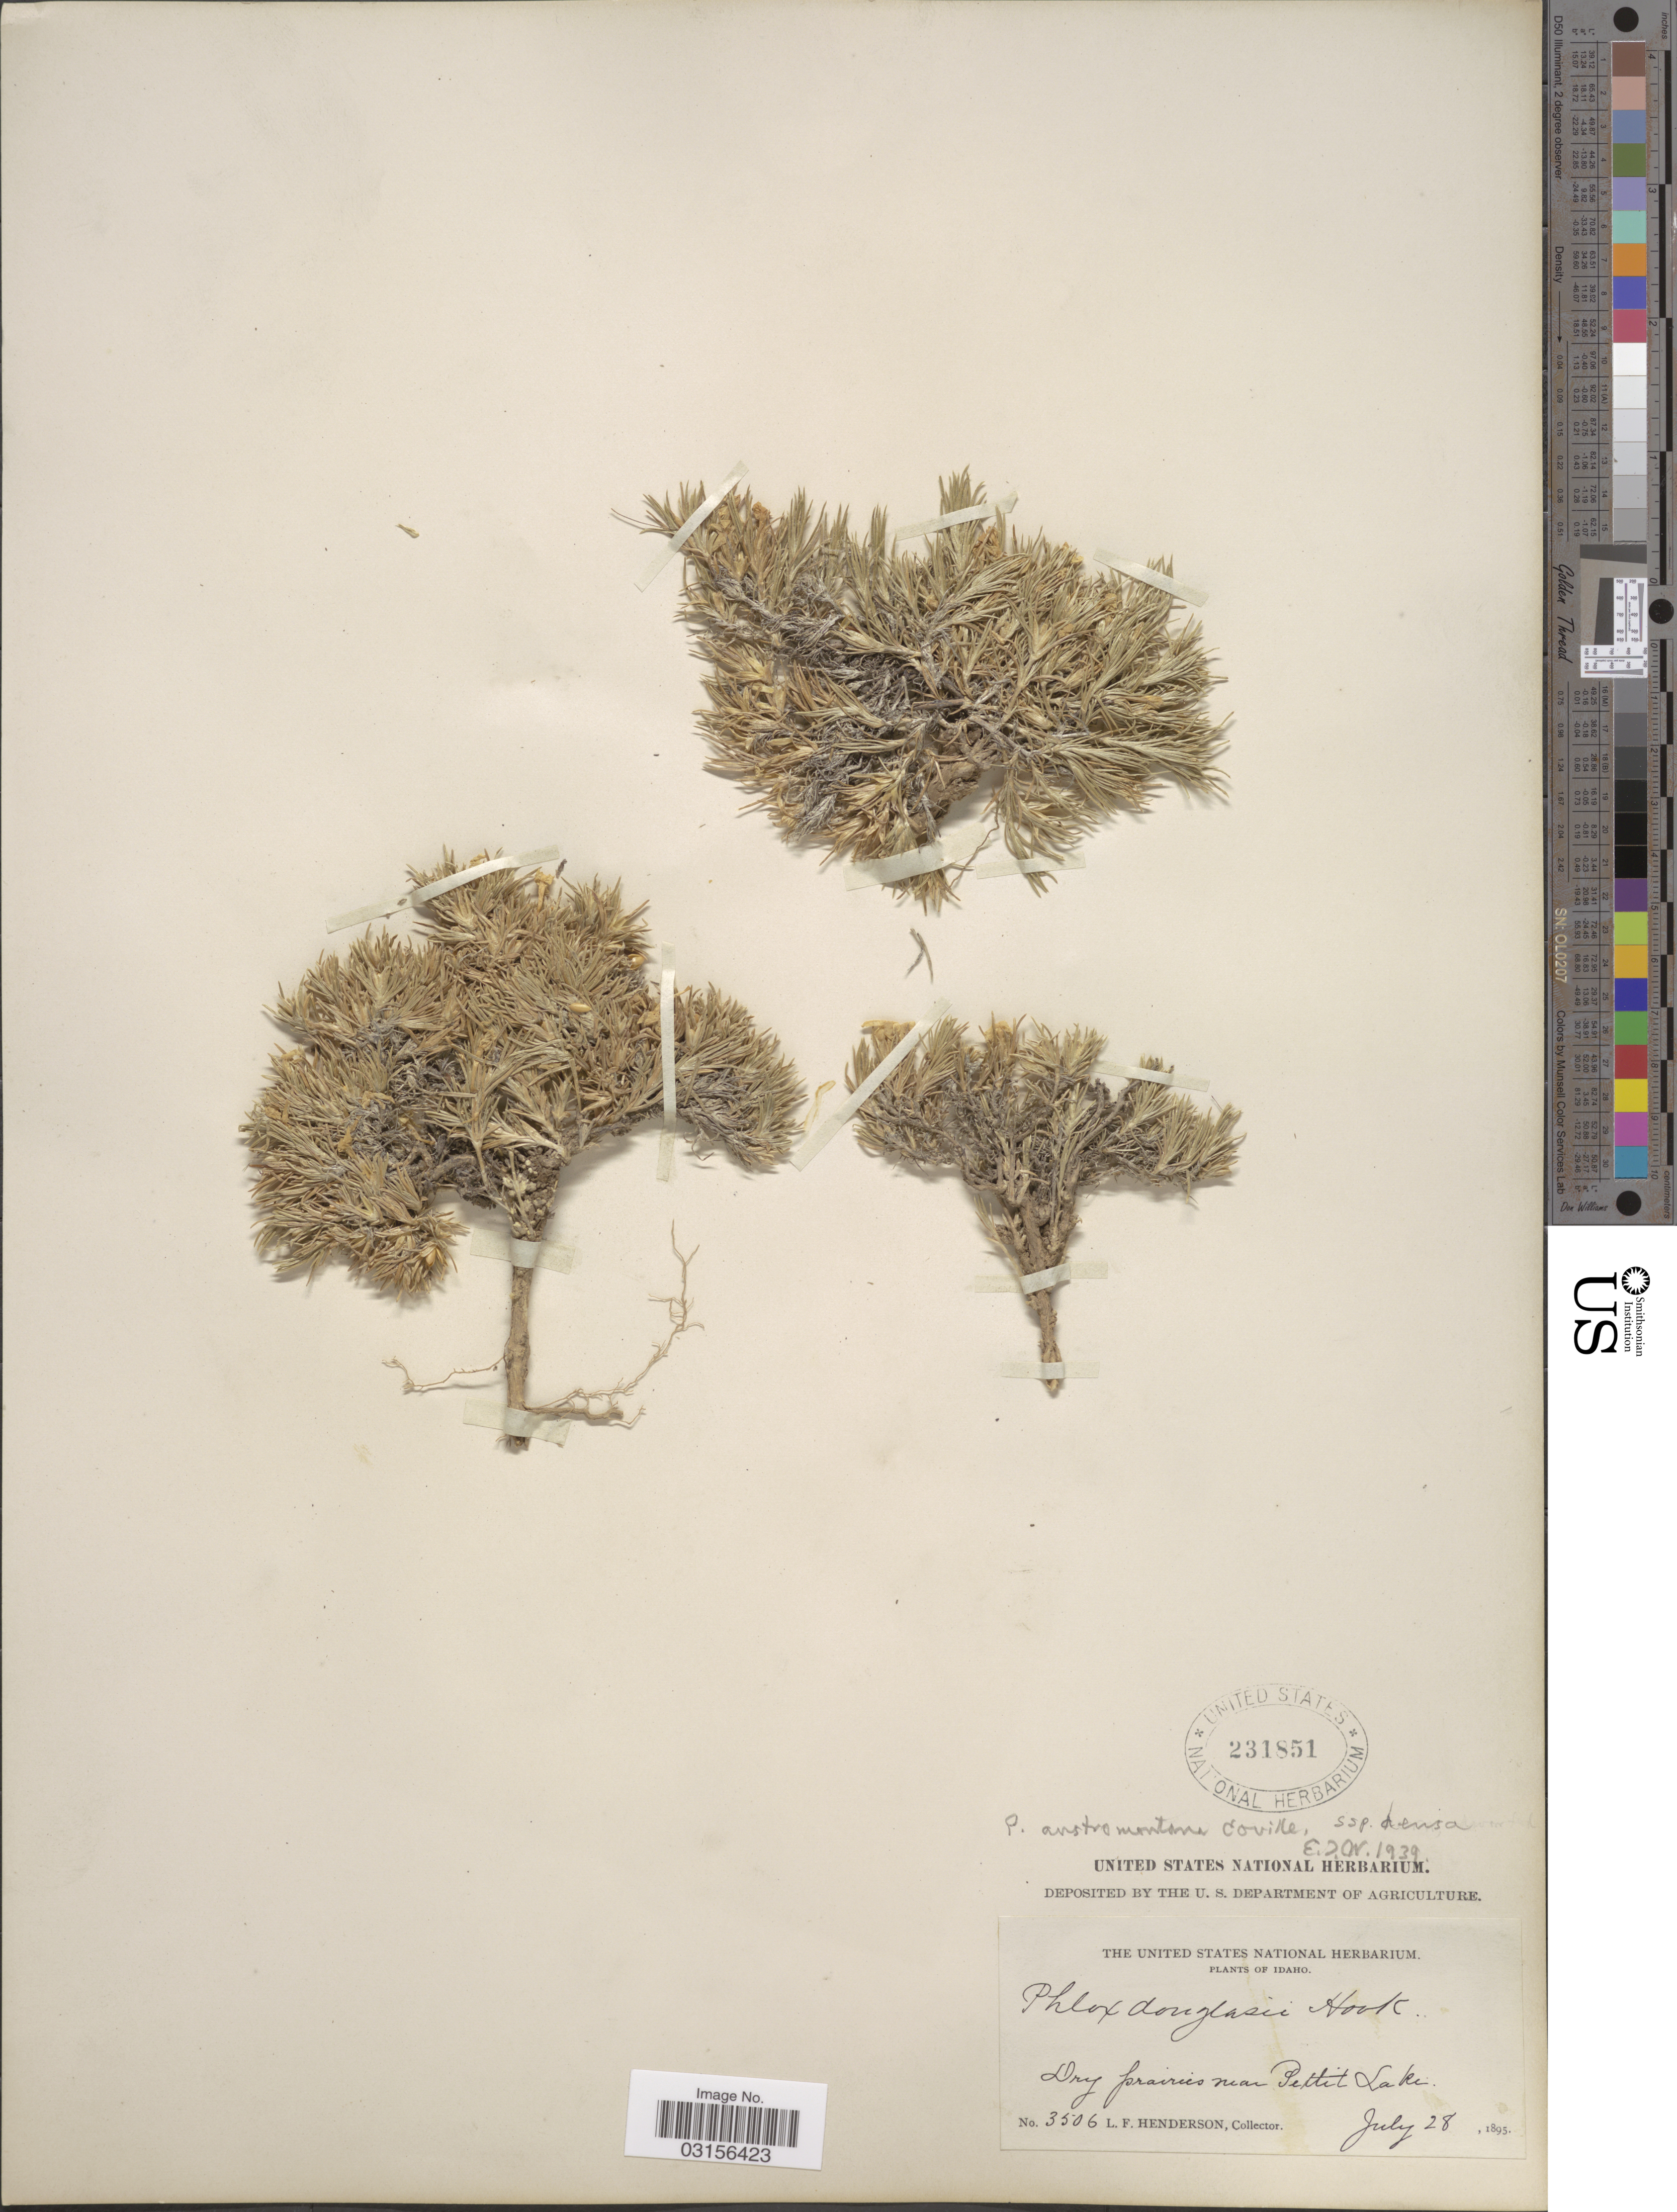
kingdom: Plantae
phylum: Tracheophyta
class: Magnoliopsida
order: Ericales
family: Polemoniaceae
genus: Phlox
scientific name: Phlox austromontana subsp. densa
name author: (Brand) Wherry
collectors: L. Henderson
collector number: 3506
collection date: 1895-07-28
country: United States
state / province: Idaho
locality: Dry prairies near Pettit Lake.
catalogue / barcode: US 231851